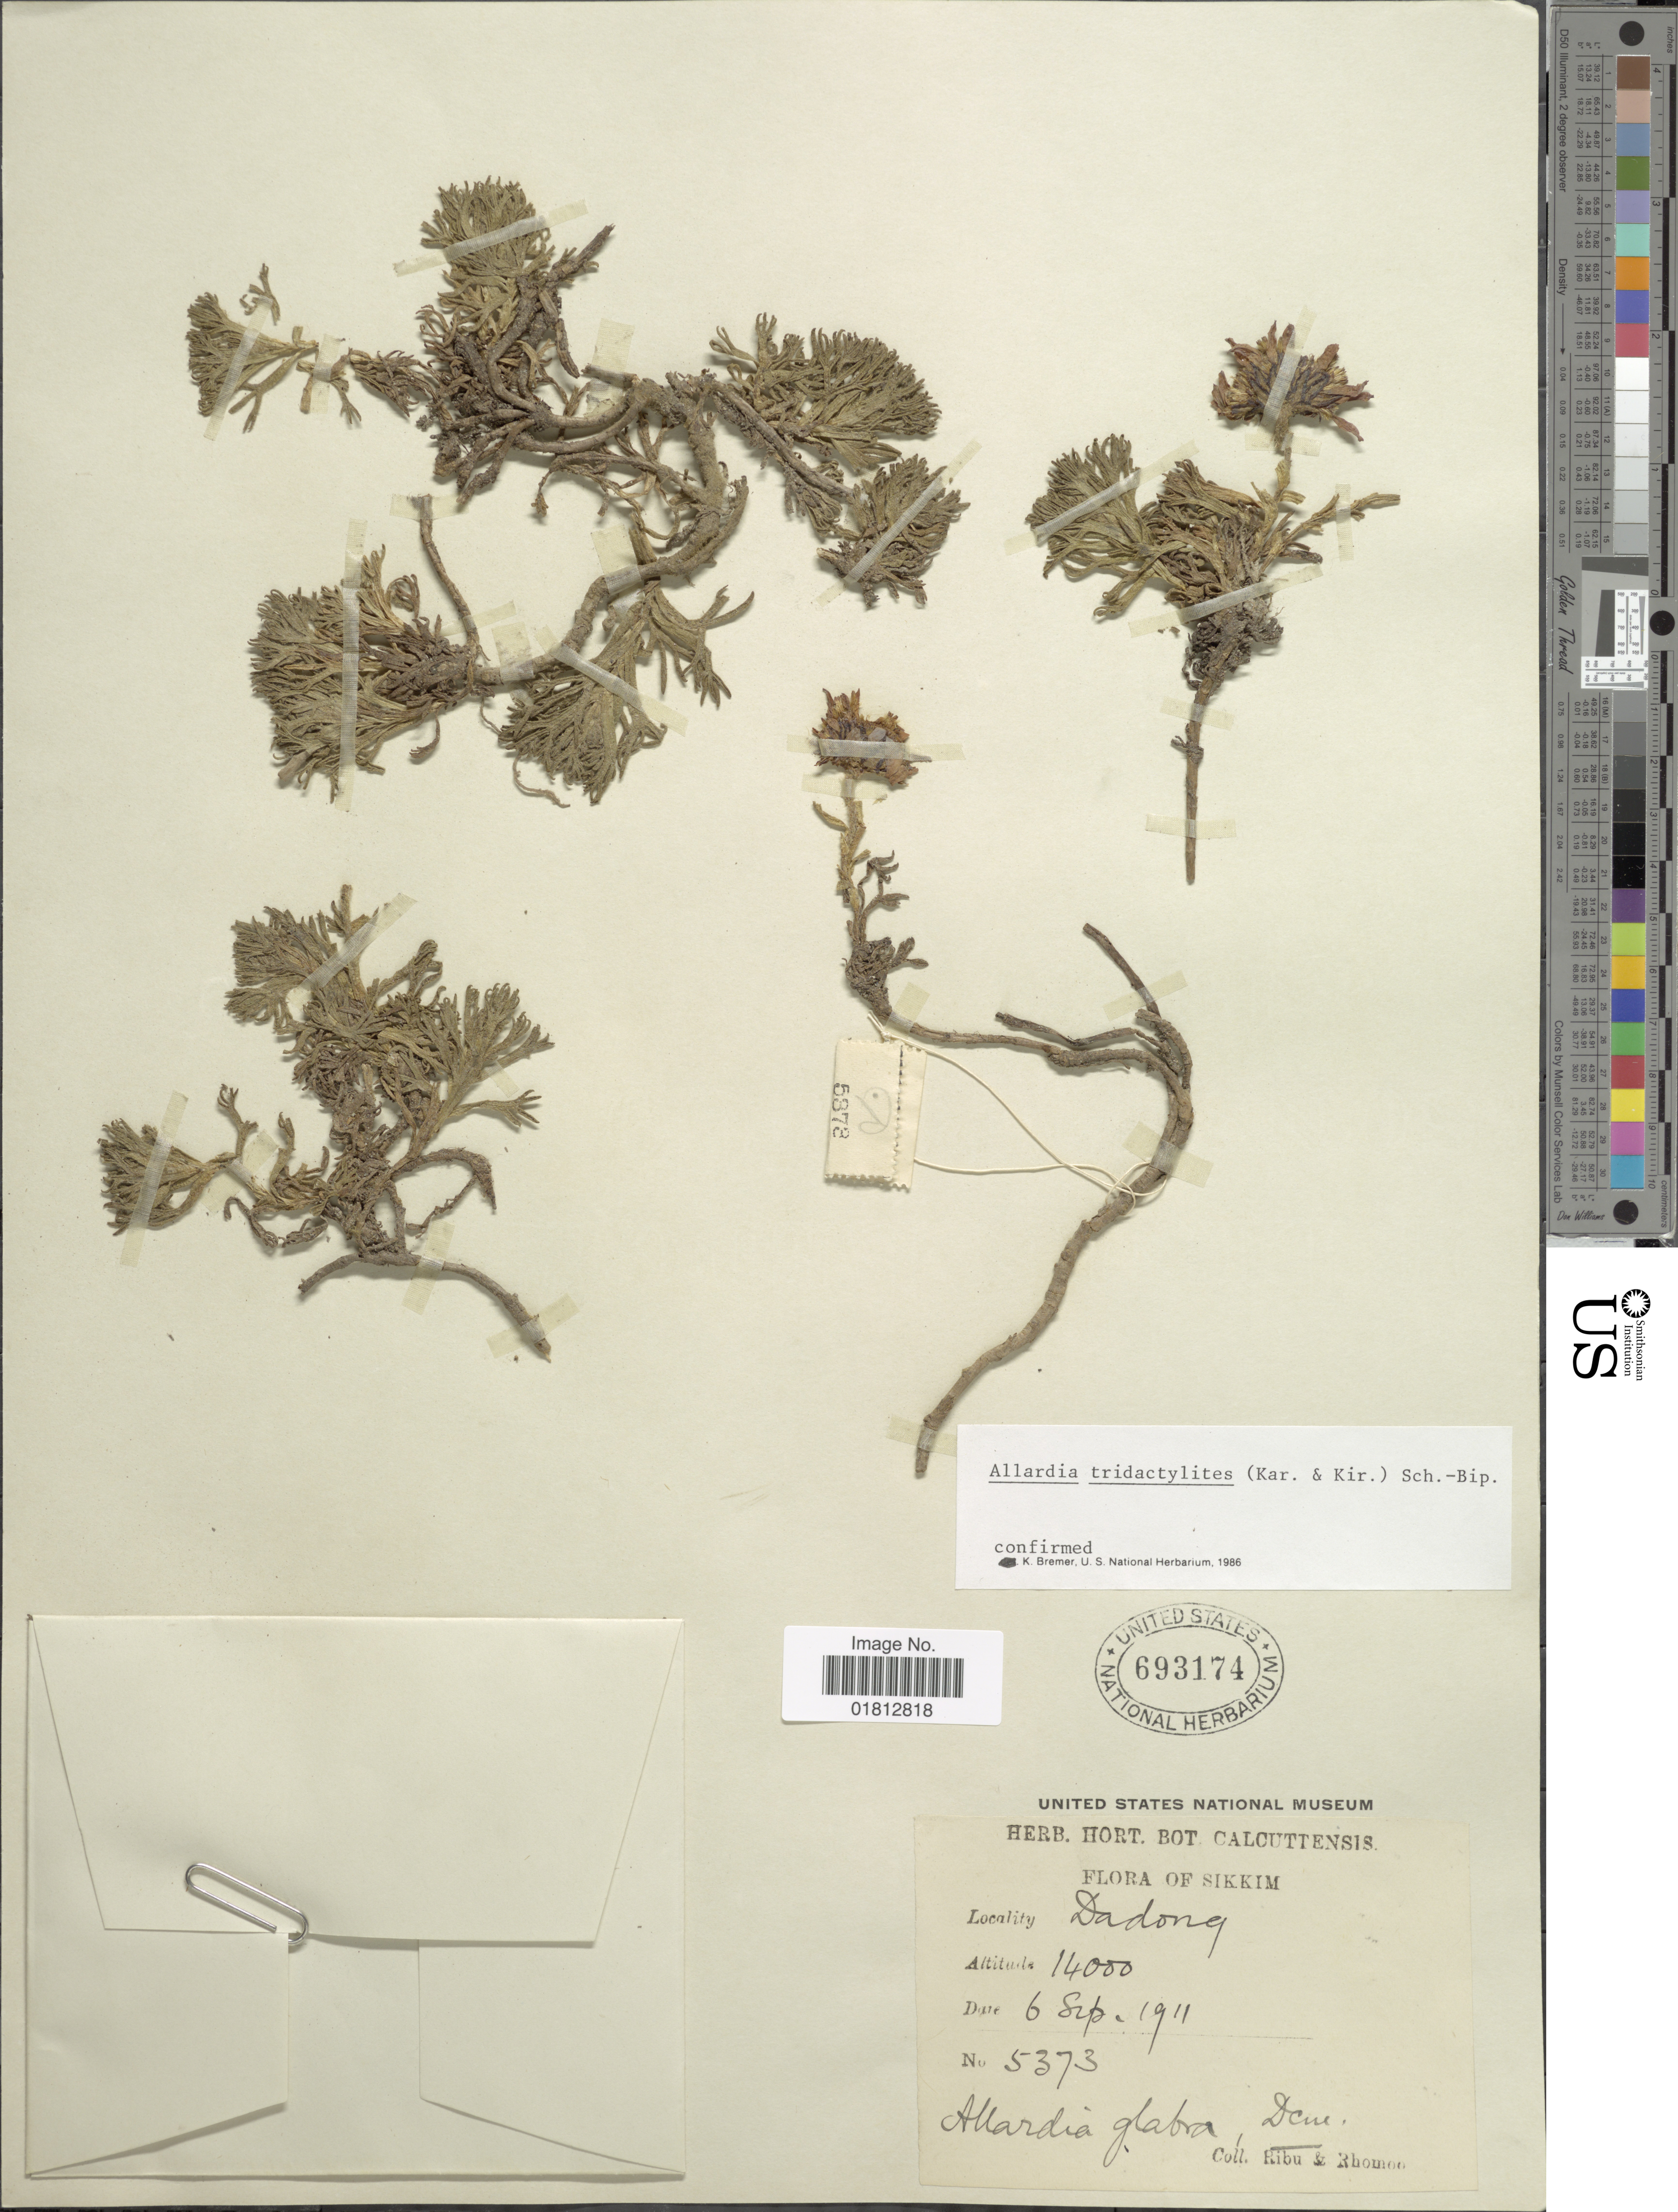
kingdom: Plantae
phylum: Tracheophyta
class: Magnoliopsida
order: Asterales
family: Asteraceae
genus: Allardia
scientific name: Allardia tridactylites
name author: (Kar. & Kir.) Sch. Bip.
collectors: Ribu & Collector illegible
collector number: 5373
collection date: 1911-09-06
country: India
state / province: Sikkim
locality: Dadong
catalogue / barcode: US 693174